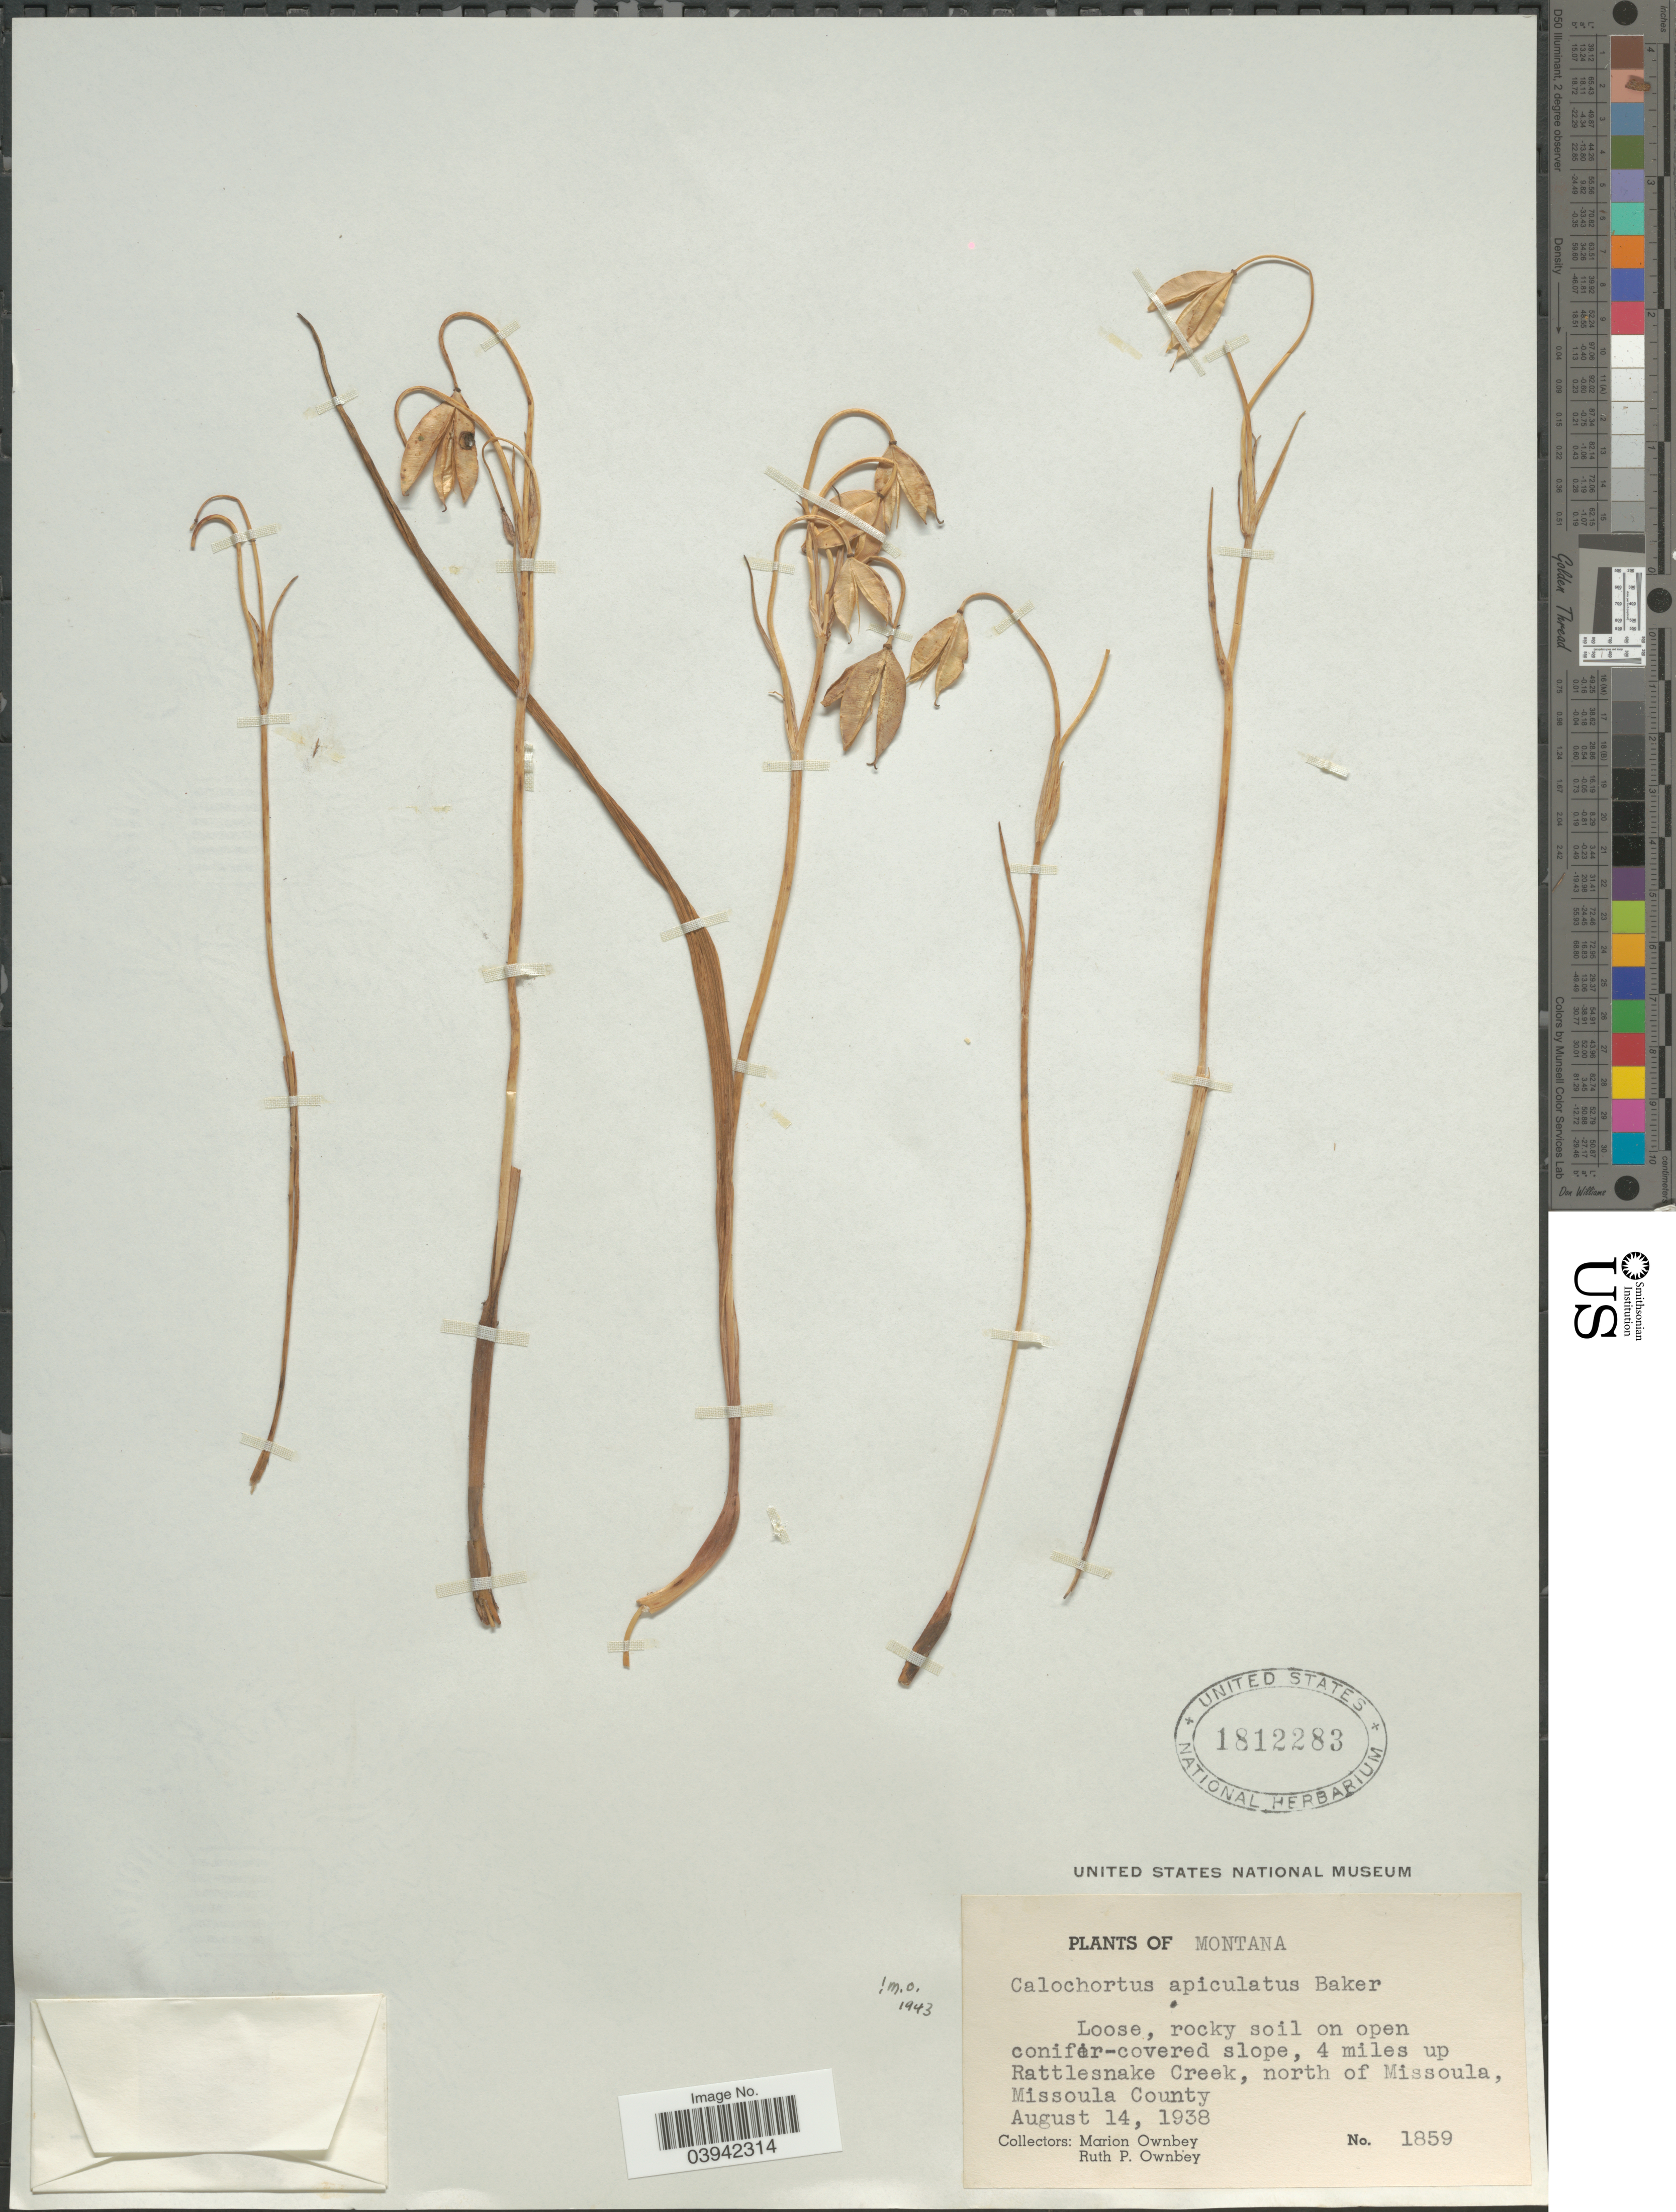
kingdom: Plantae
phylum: Tracheophyta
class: Liliopsida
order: Liliales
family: Liliaceae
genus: Calochortus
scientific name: Calochortus apiculatus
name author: Baker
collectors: M. Ownbey & R. Ownbey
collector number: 1859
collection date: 1938-08-14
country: United States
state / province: Montana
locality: Loose, rocky soil on open conifer-covered slope, 4 miles up Rattlesnake Creek, north of Missoula, Missoula County.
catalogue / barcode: US 1812283